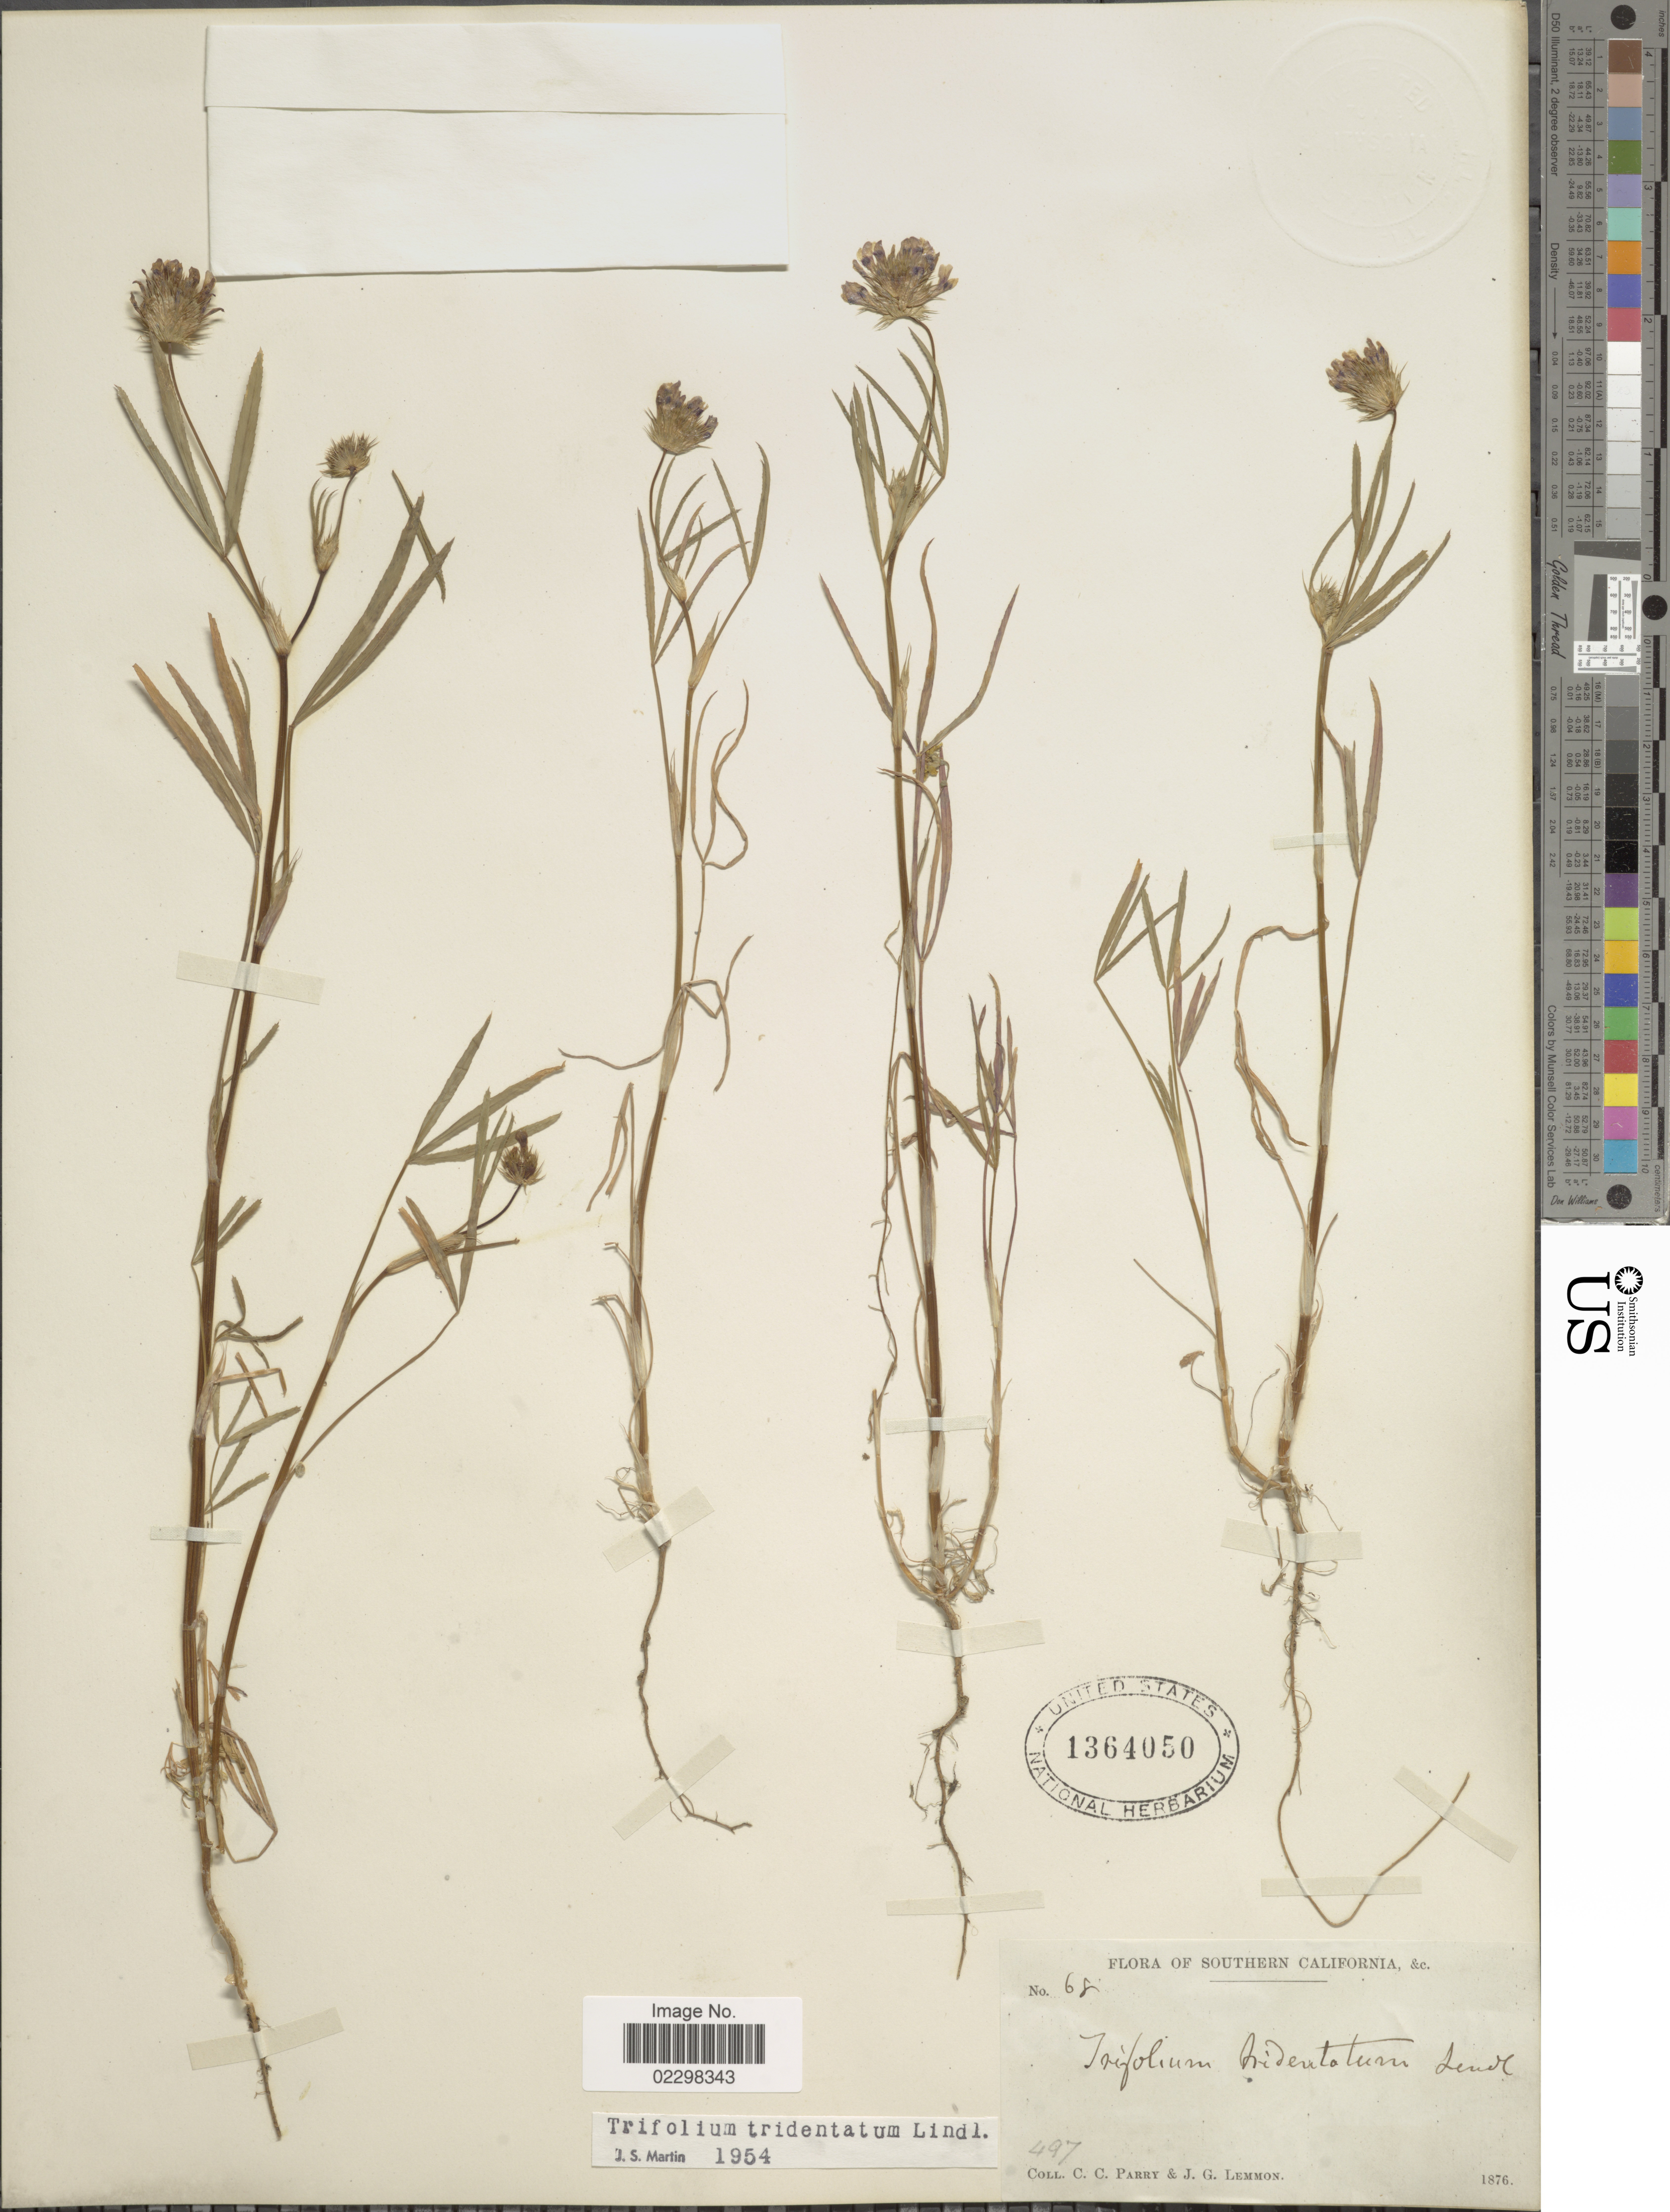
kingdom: Plantae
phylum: Tracheophyta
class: Magnoliopsida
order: Fabales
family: Fabaceae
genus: Trifolium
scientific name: Trifolium tridentatum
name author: Lindl.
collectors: C. C. Parry & J. Lemmon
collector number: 68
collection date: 1876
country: United States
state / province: California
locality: Southern Califonia.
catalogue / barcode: US 1364050